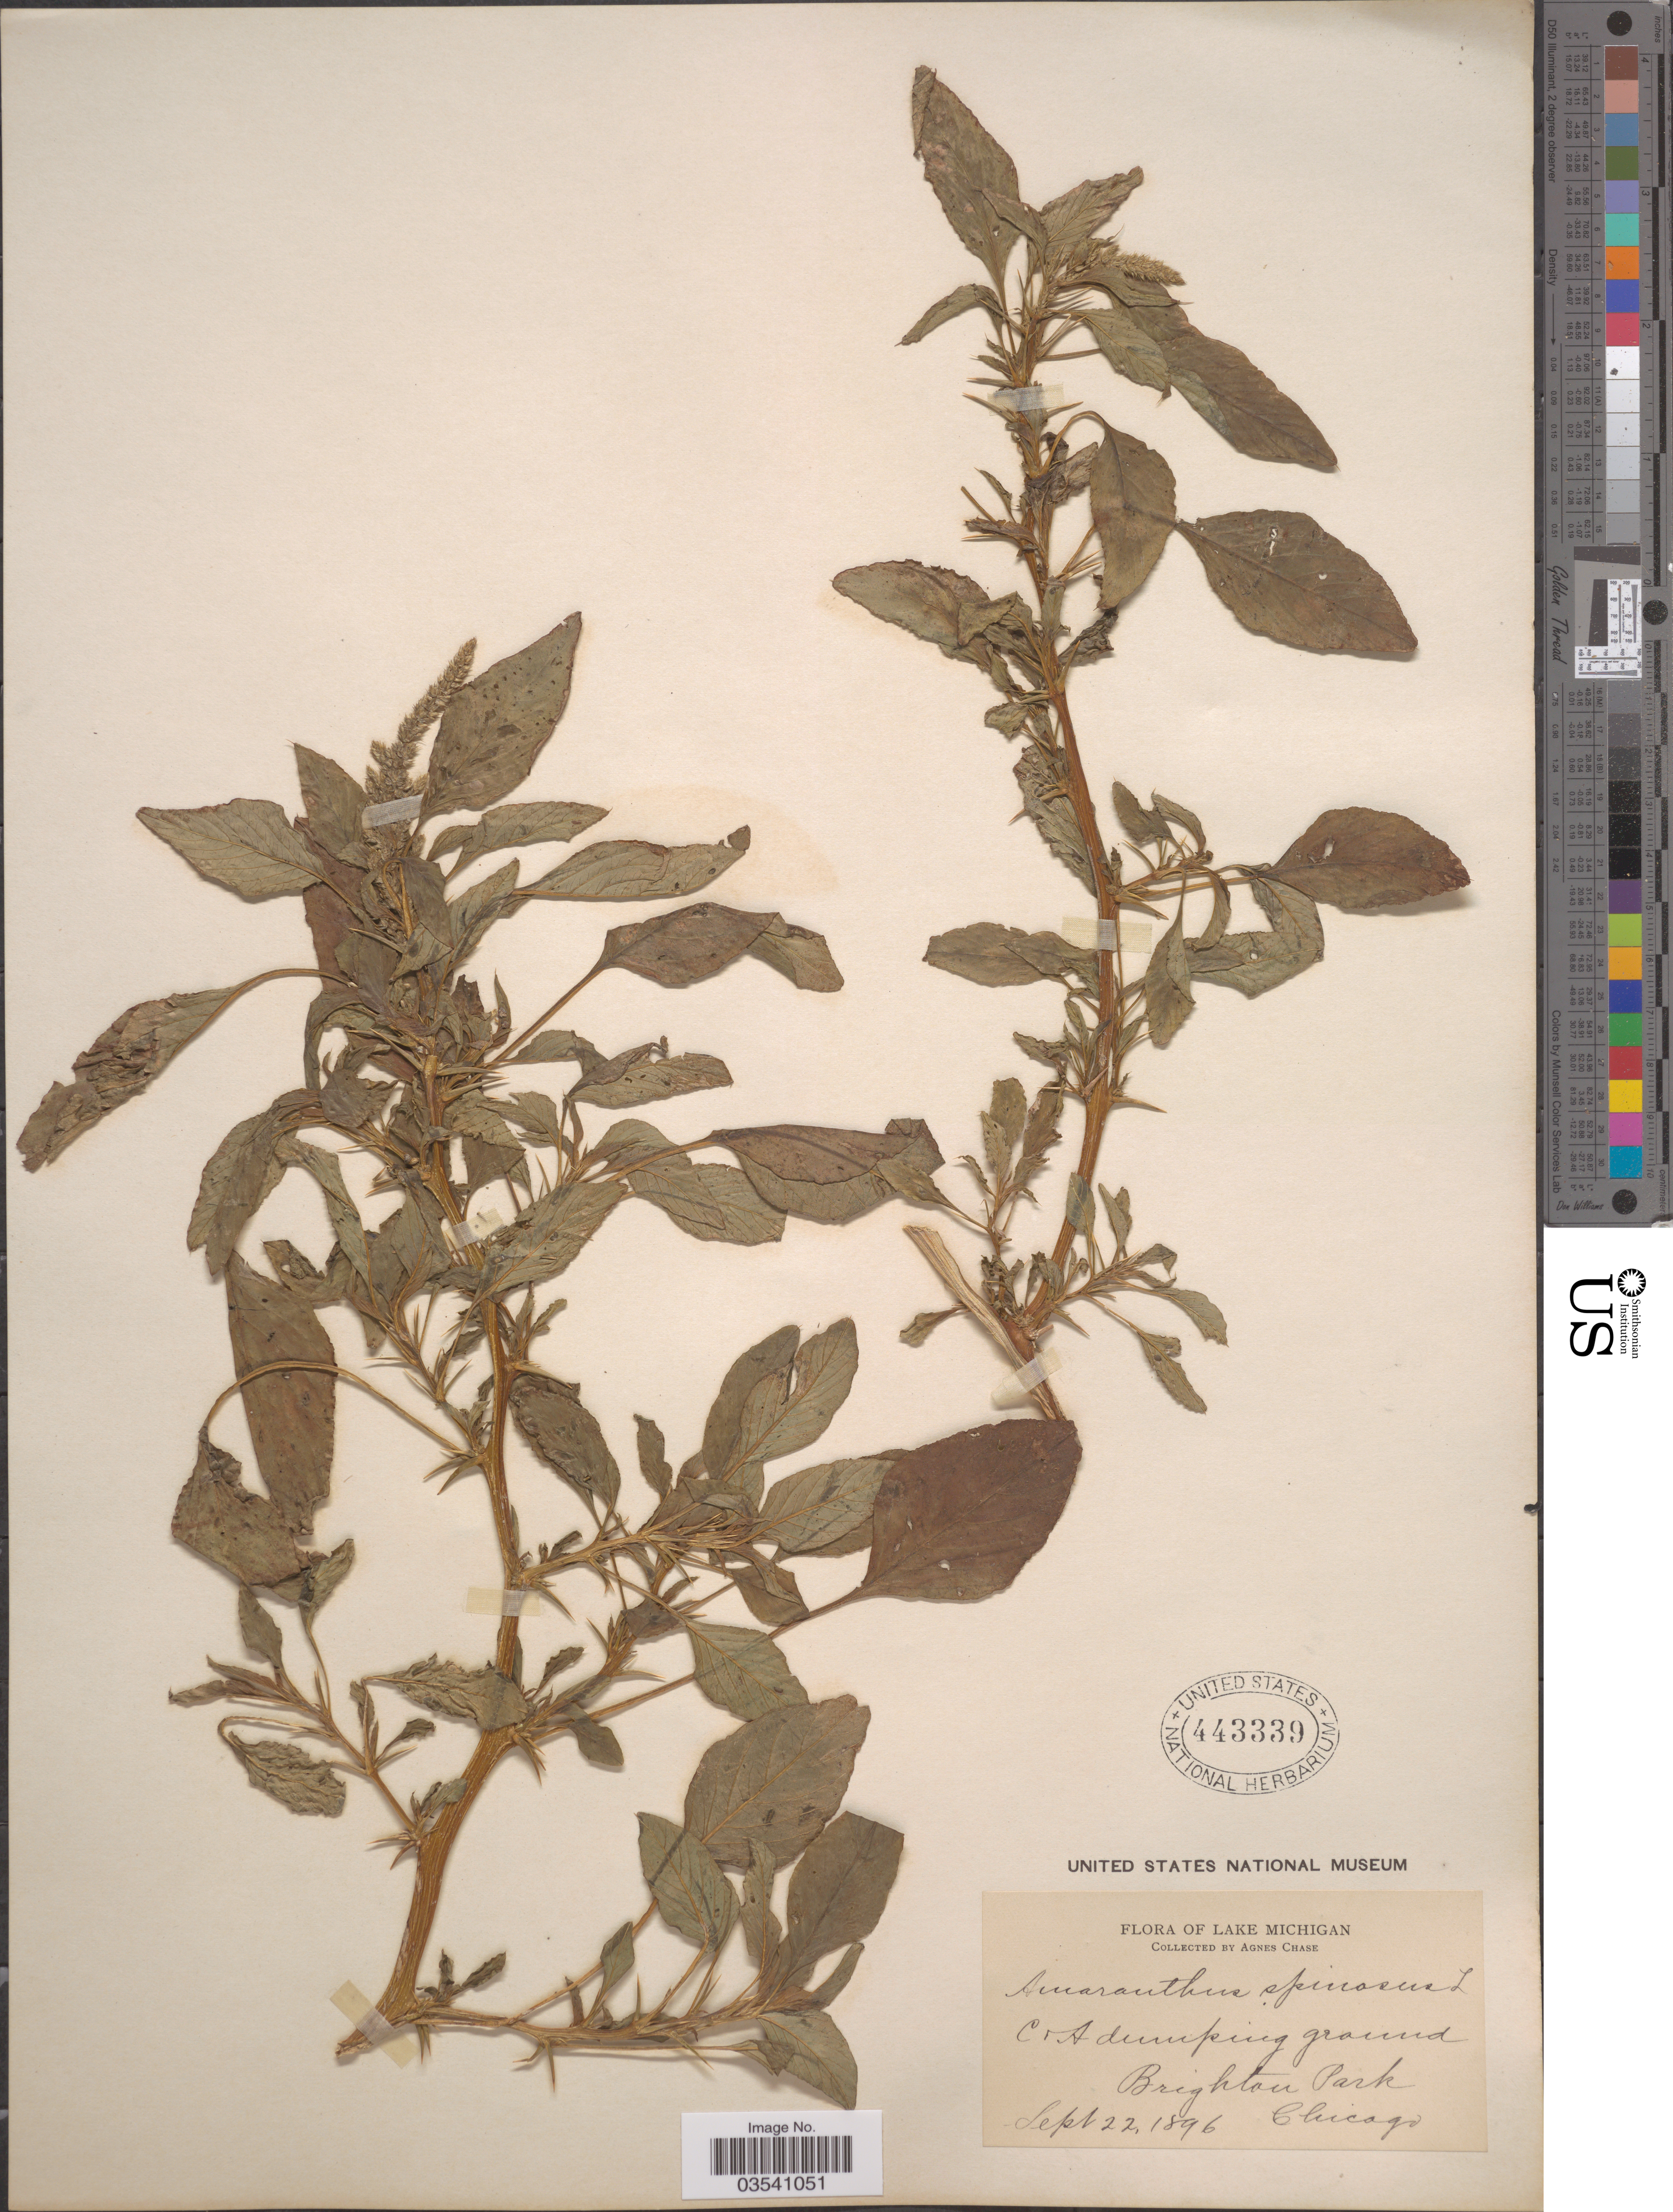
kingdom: Plantae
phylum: Tracheophyta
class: Magnoliopsida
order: Caryophyllales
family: Amaranthaceae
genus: Amaranthus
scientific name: Amaranthus spinosus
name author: L.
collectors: A. Chase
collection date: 1896-09-22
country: United States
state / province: Michigan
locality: Lake Michigan. C+A dumping ground. Brighton Park. Chicago.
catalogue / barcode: US 443339